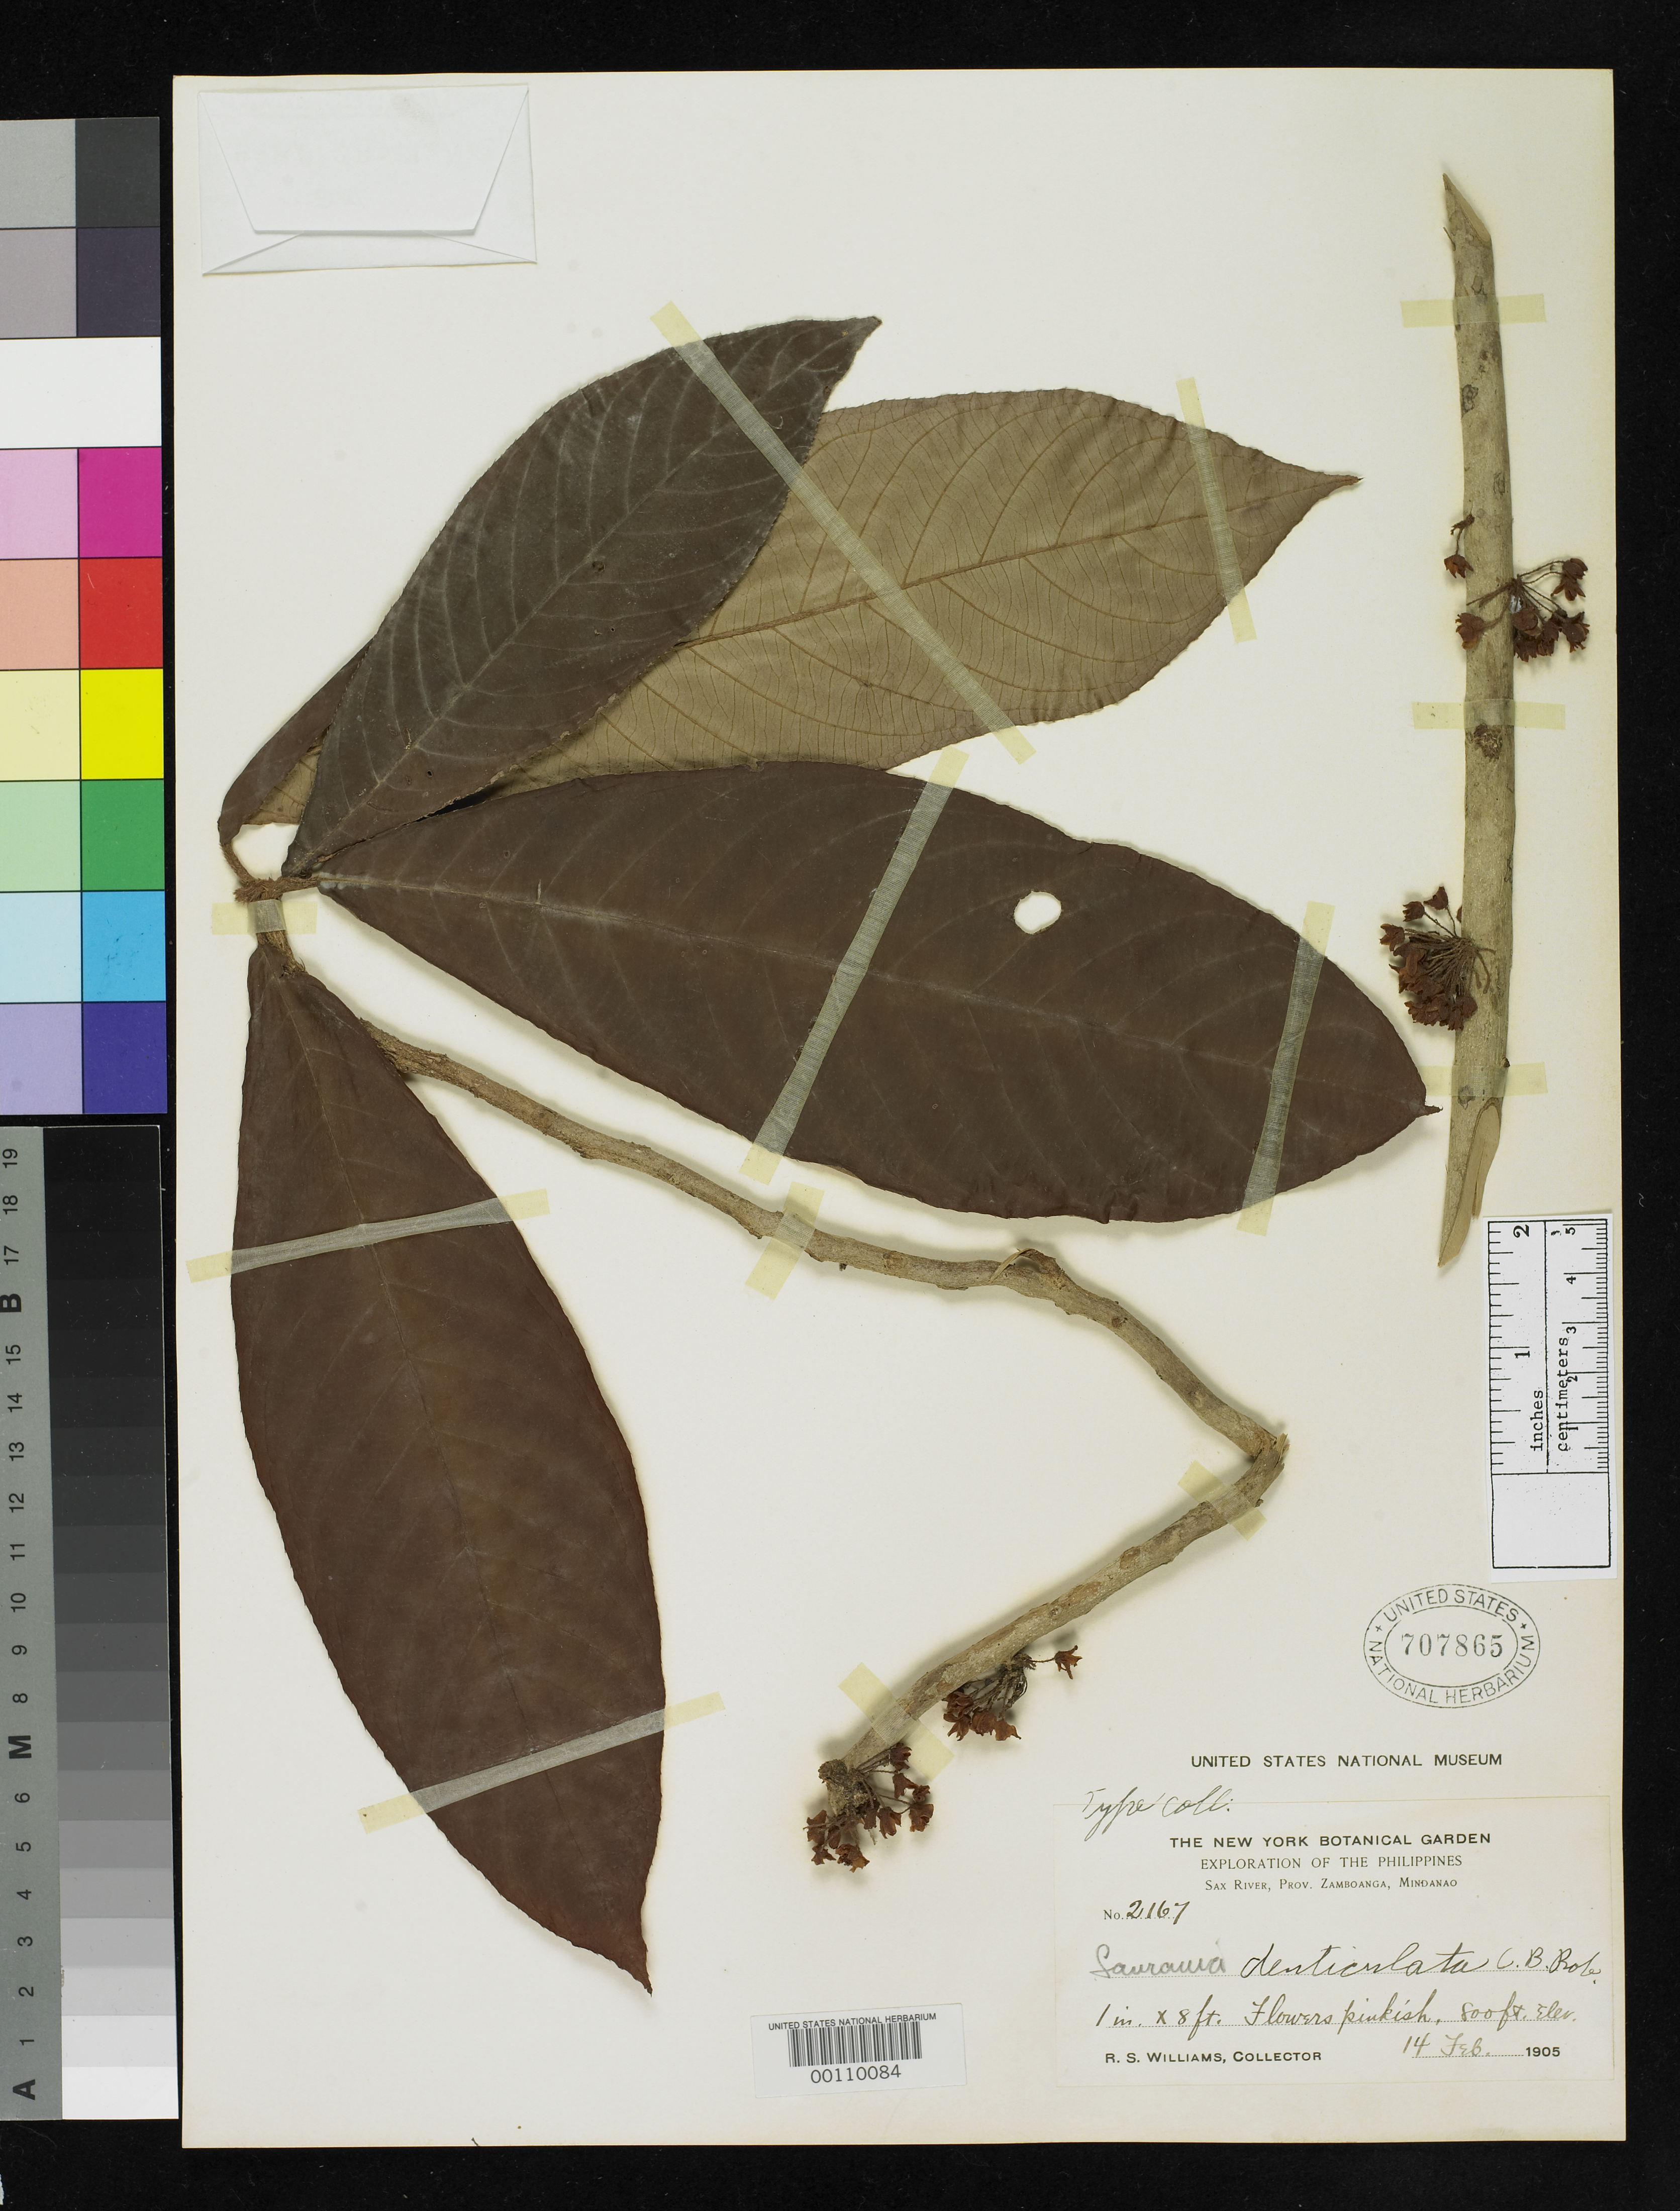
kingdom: Plantae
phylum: Tracheophyta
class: Magnoliopsida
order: Ericales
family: Actinidiaceae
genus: Saurauia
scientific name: Saurauia denticulata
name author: C.B. Rob.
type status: Isotype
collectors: R. S. Williams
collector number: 2167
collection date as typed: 14 Feb 1905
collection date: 1905-02-14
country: Philippines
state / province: Zamboanga Peninsula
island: Mindanao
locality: Sax River.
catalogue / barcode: US 707865